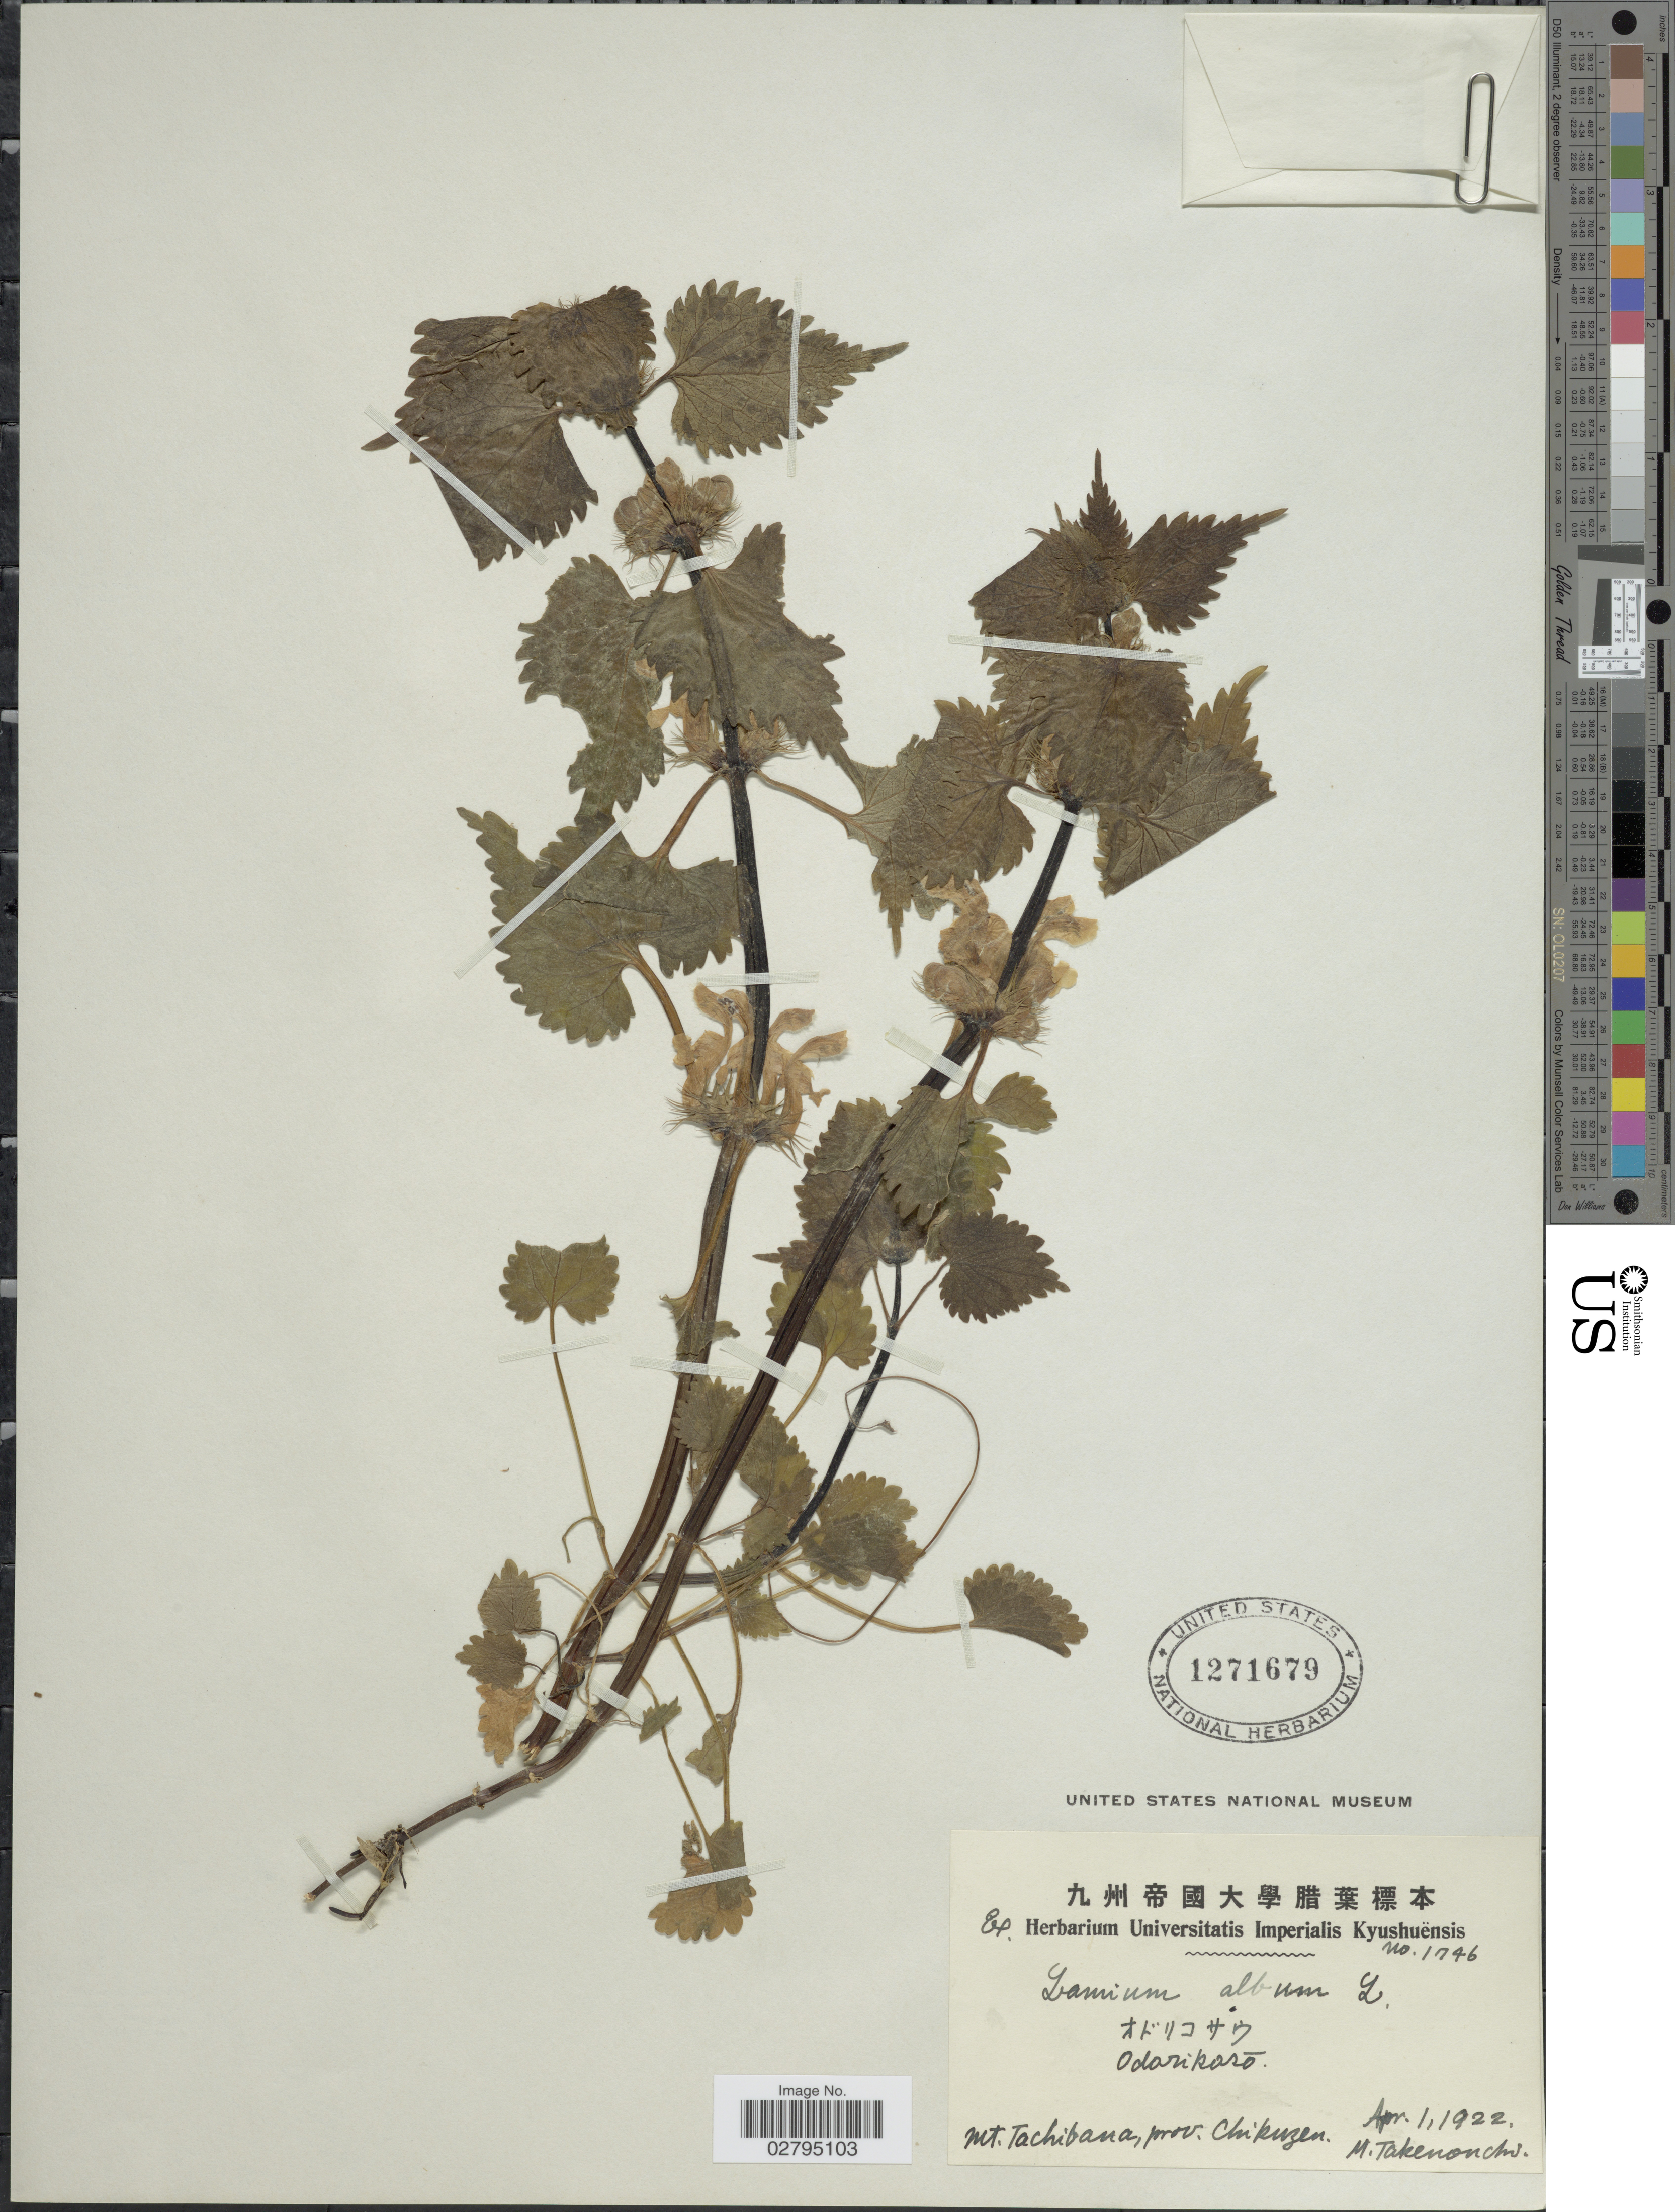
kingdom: Plantae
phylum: Tracheophyta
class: Magnoliopsida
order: Lamiales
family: Lamiaceae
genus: Lamium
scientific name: Lamium album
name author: L.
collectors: M. Takenonchi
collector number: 1746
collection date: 1922-04-01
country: Japan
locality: Mt. Tachibana, prov. Chikuzen.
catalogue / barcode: US 1271679